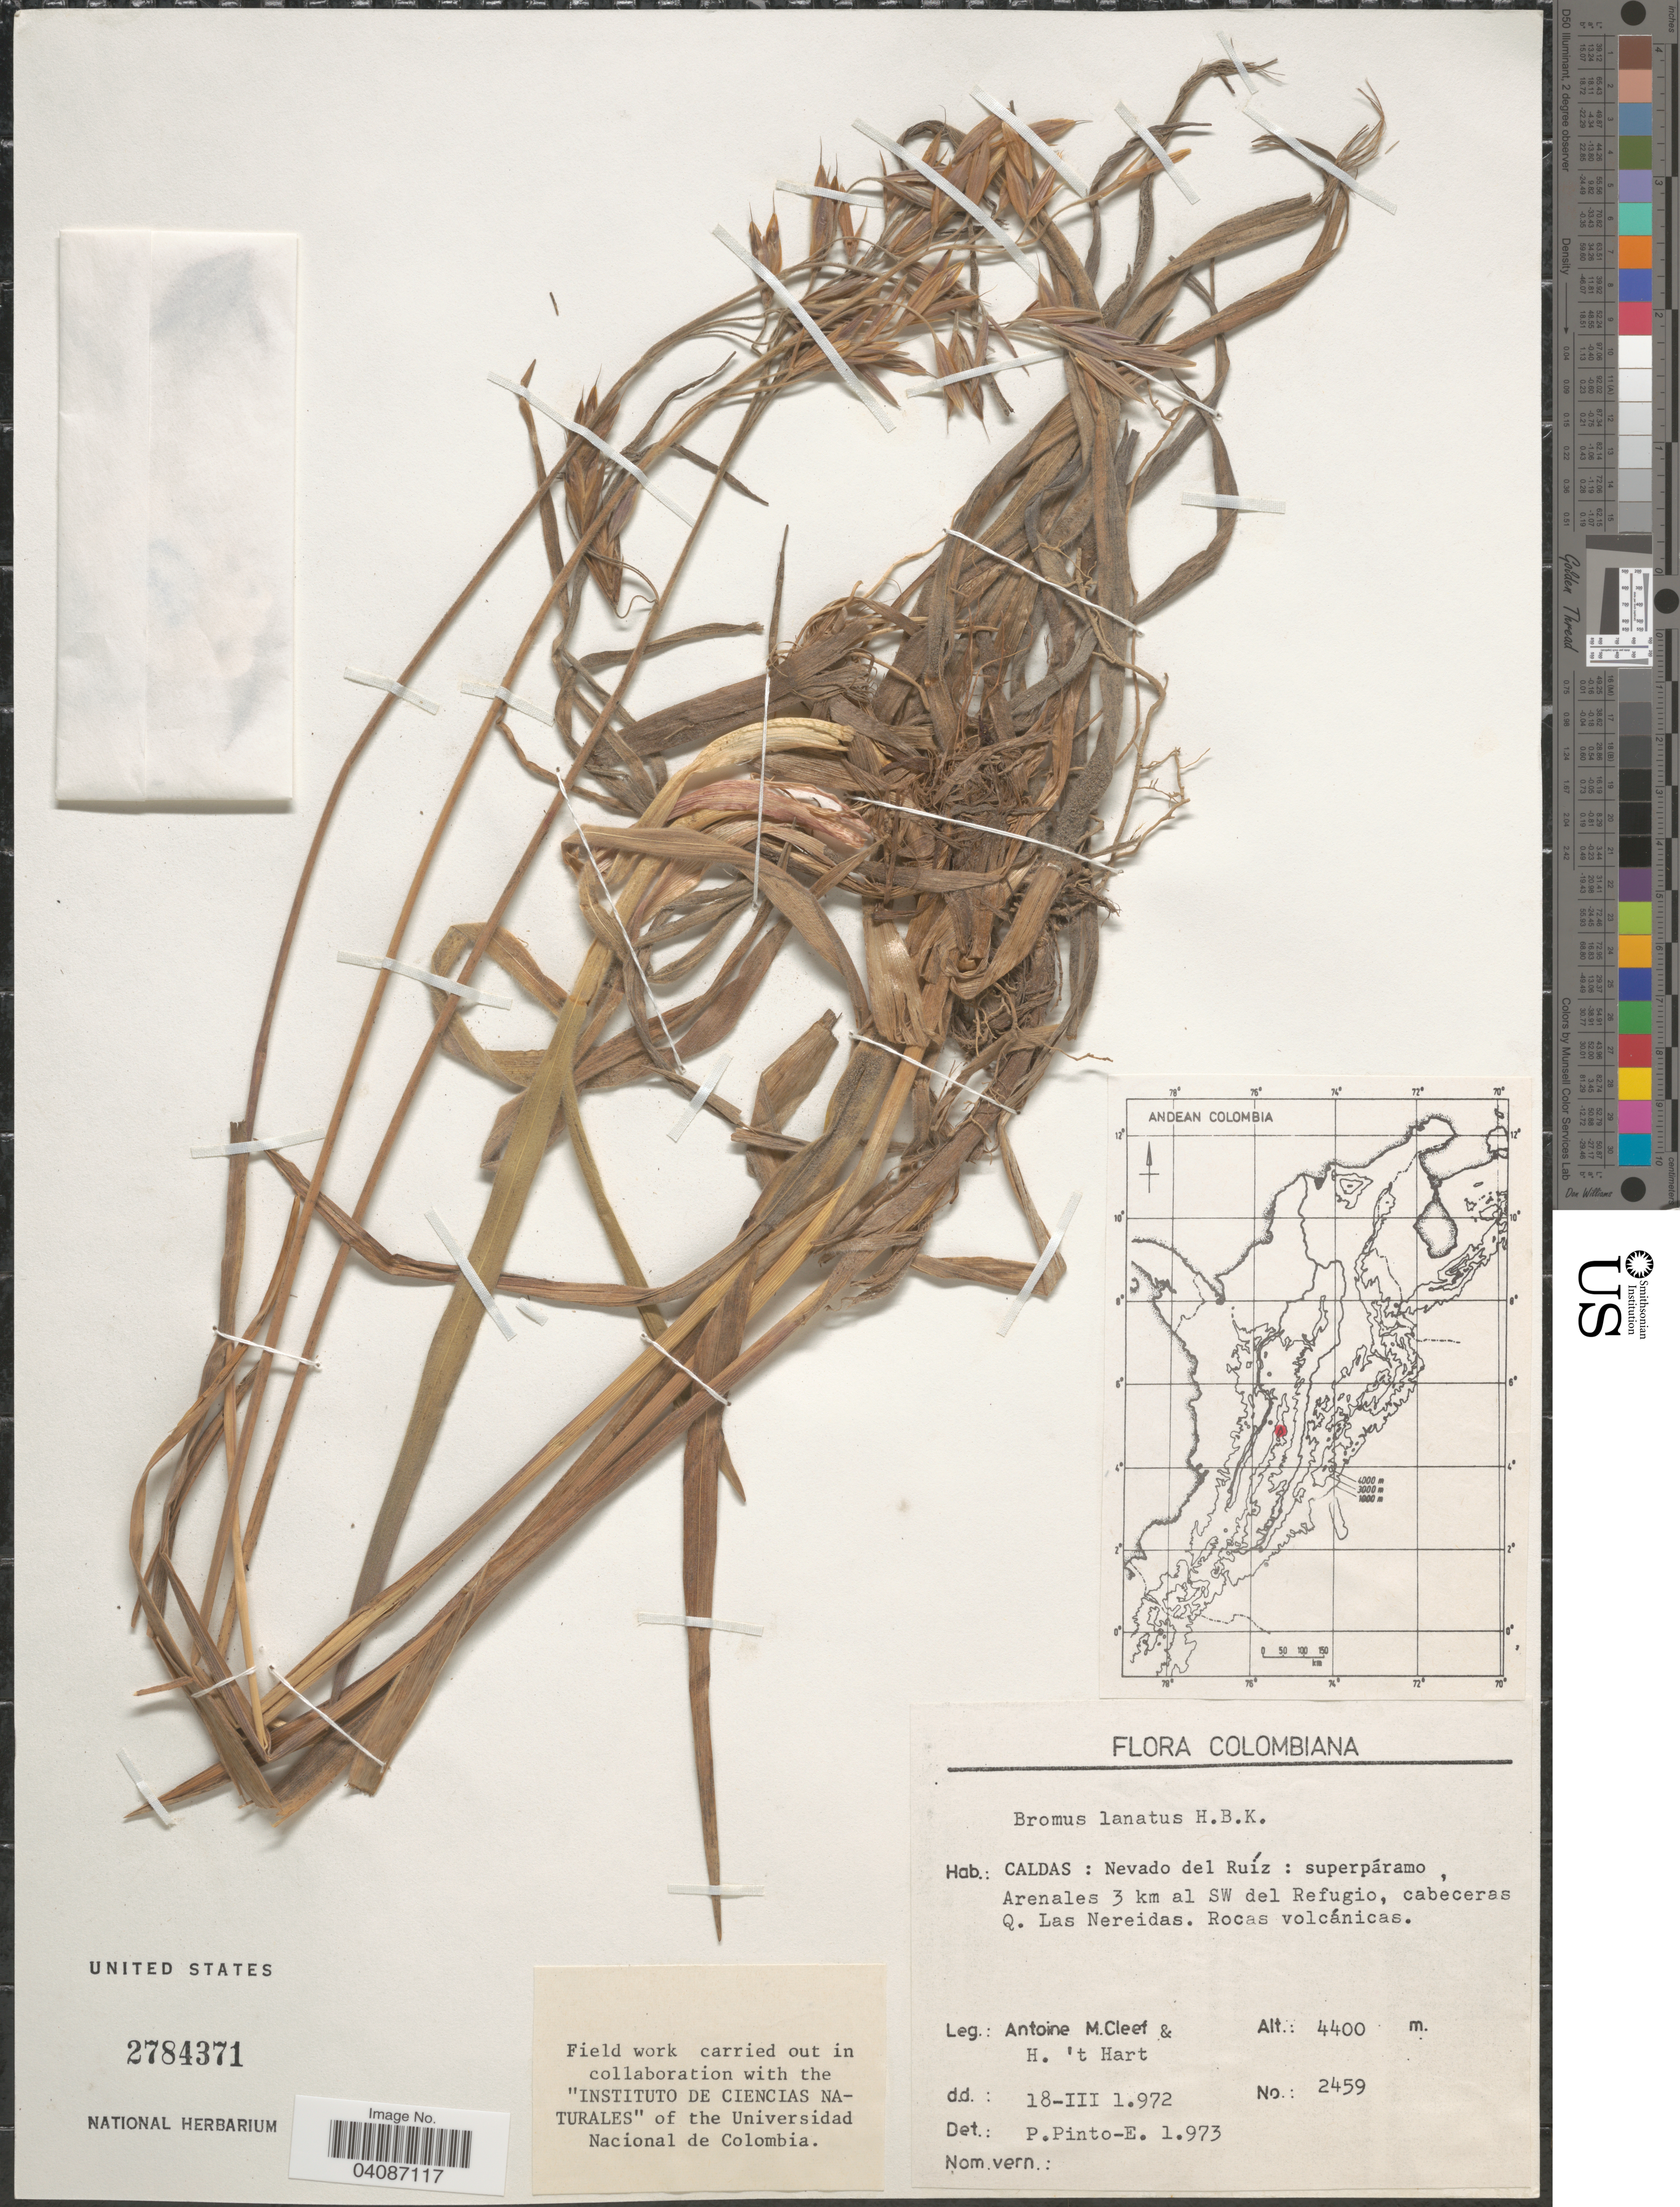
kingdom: Plantae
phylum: Tracheophyta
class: Liliopsida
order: Poales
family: Poaceae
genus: Bromus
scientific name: Bromus lanatus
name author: Kunth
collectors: A. M. Cleef & H. Hart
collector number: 2459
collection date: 1972-03-18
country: Colombia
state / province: Caldas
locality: Nevado del Ruíz : superpáramo , Arenales 3 km al SW del Refugio, cabeceras Q. Las Nereidas.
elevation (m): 4400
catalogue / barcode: US 2784371